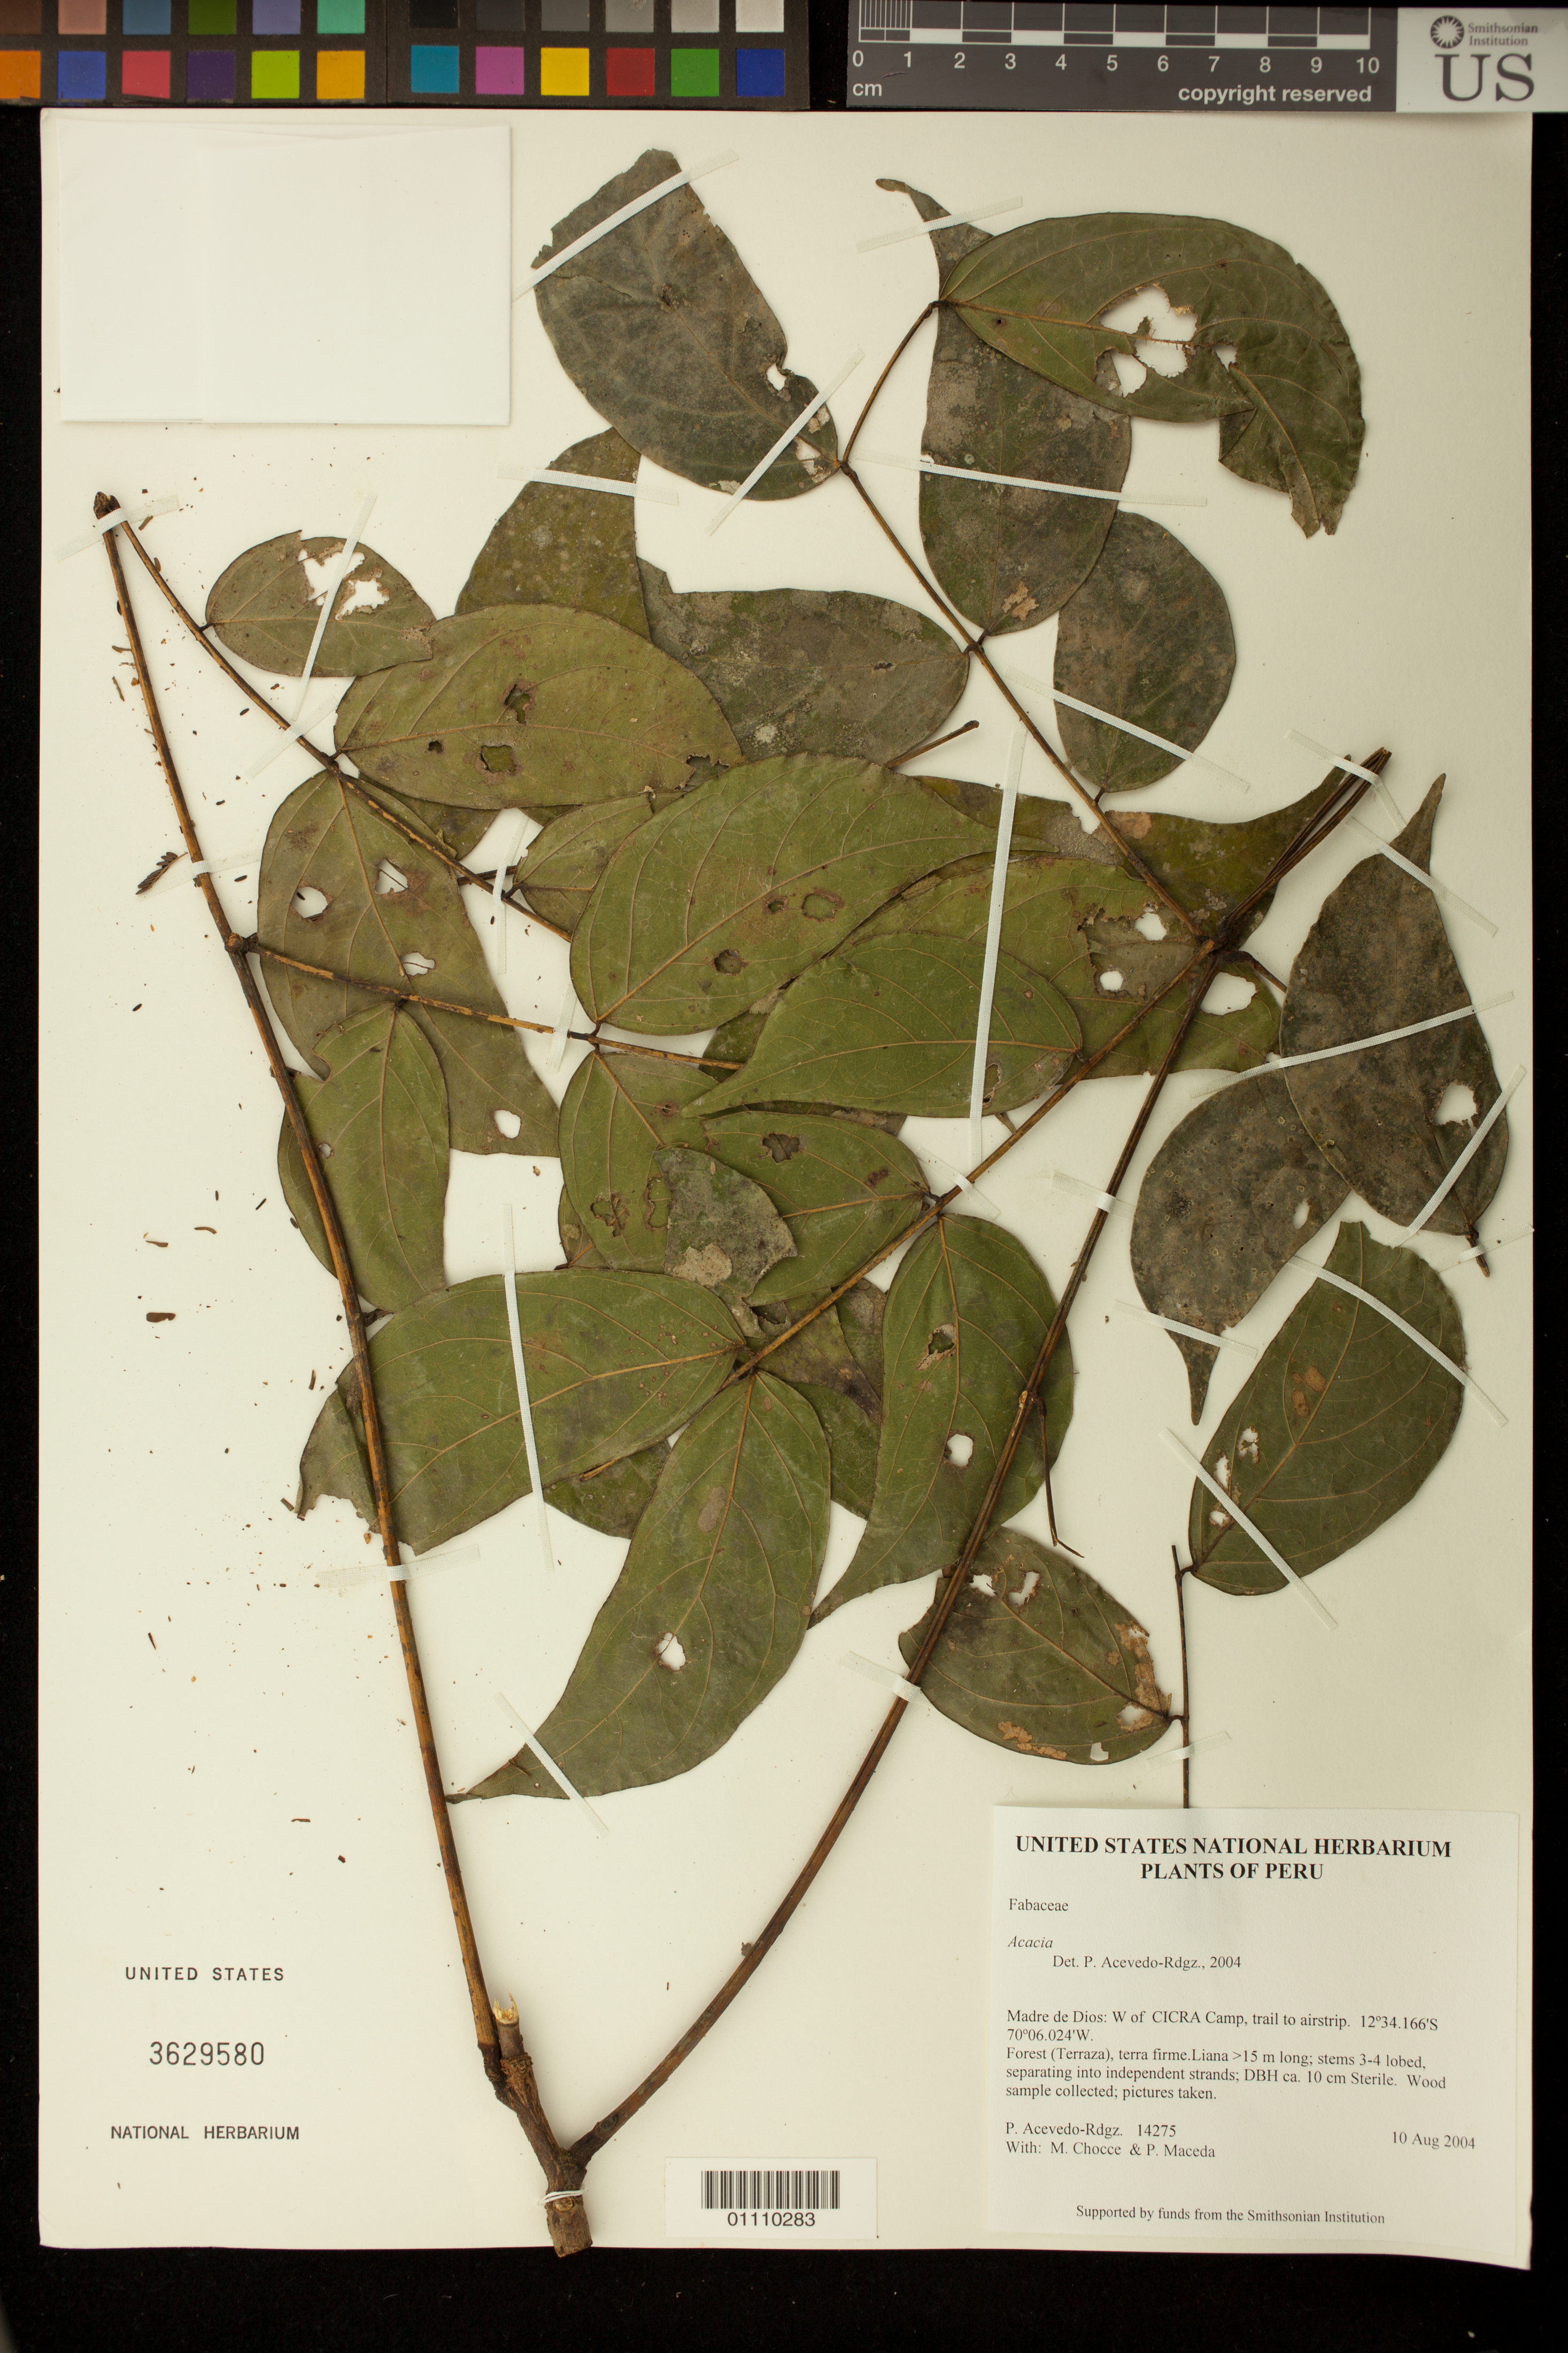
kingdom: Plantae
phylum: Tracheophyta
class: Magnoliopsida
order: Fabales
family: Fabaceae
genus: Senegalia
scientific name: Senegalia altiscandens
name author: (Ducke) Seigler & Ebinger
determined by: Acevedo-Rodríguez, P., (BOT), Smithsonian Institution - National Museum of Natural History (UNITED STATES)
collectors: P. Acevedo-Rodr., M. Chocce & P. Maceda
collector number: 14275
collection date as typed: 10 Aug 2004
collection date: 2004-08-10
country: Peru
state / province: Madre de Dios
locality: Madre de Dios: W of CICRA Camp, trail to airstrip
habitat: Forest (Terraza), terra firme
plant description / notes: K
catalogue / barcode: US 3629580